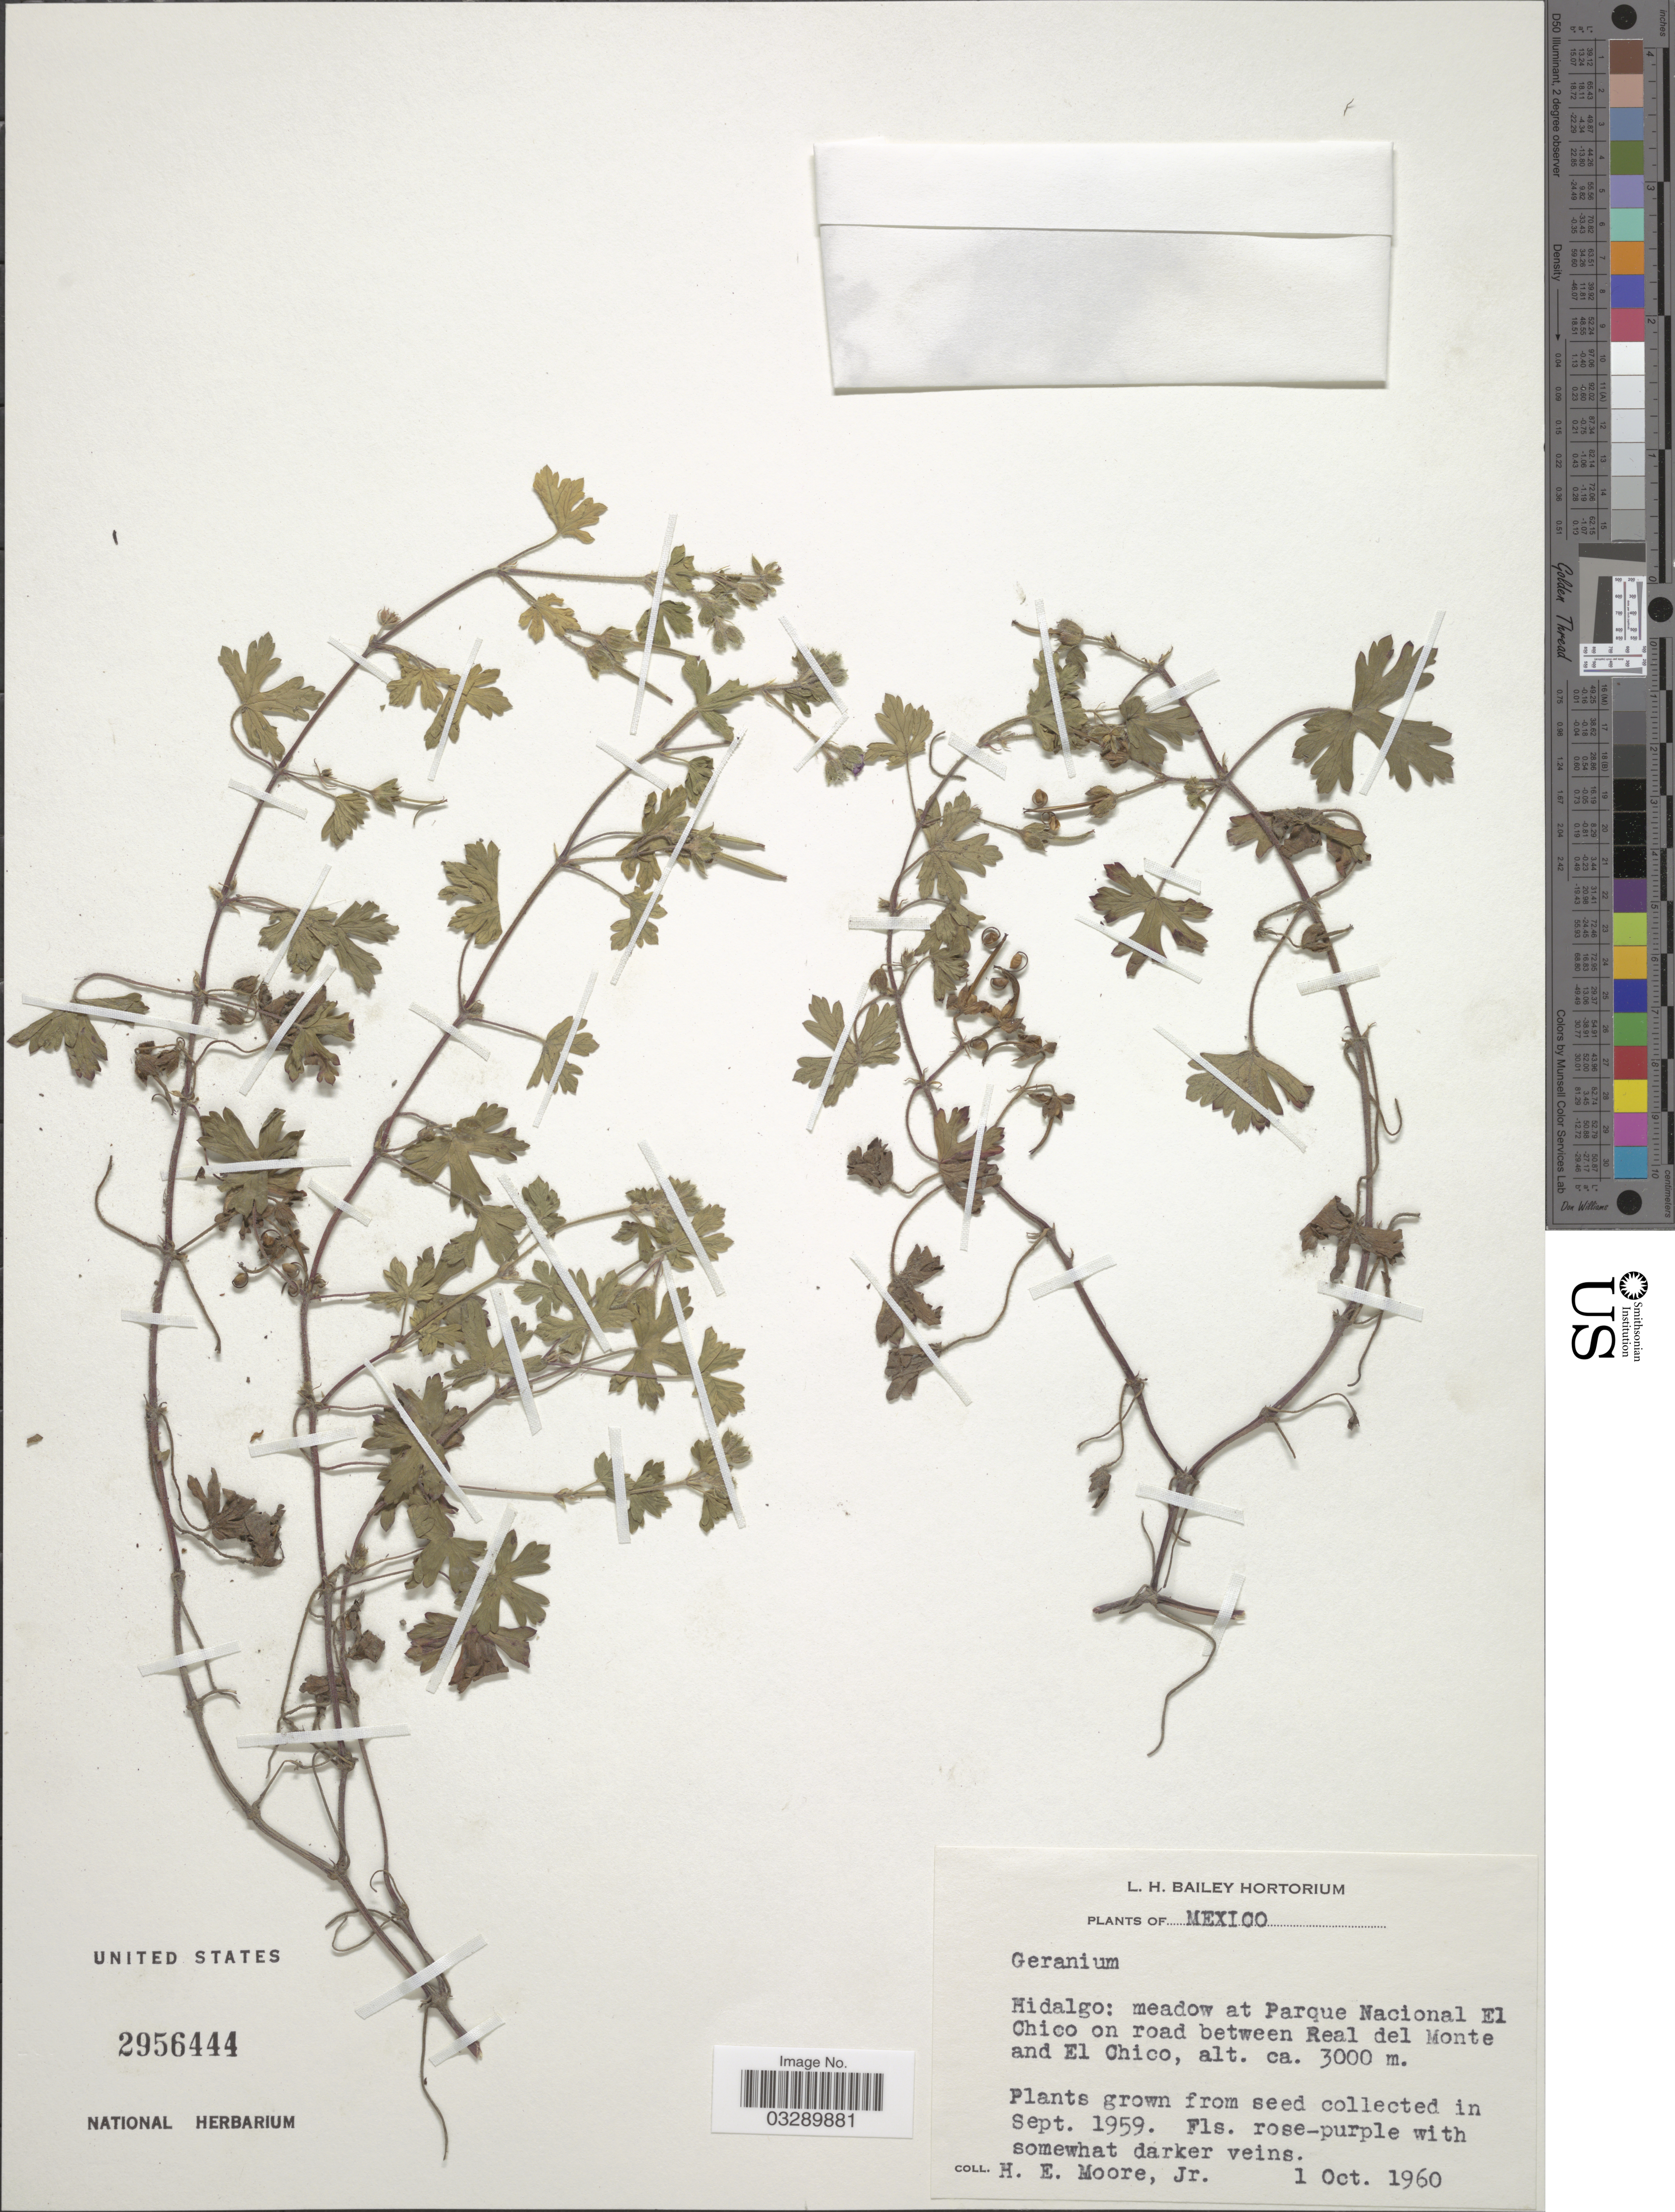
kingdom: Plantae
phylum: Tracheophyta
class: Magnoliopsida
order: Geraniales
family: Geraniaceae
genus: Geranium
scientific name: Geranium sp.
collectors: H. Moore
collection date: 1960-10-01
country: Mexico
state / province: Hidalgo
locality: Meadow at Parque Nacional El Chico on road between Real del Monte and El Chico.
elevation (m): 3000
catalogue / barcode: US 2956444